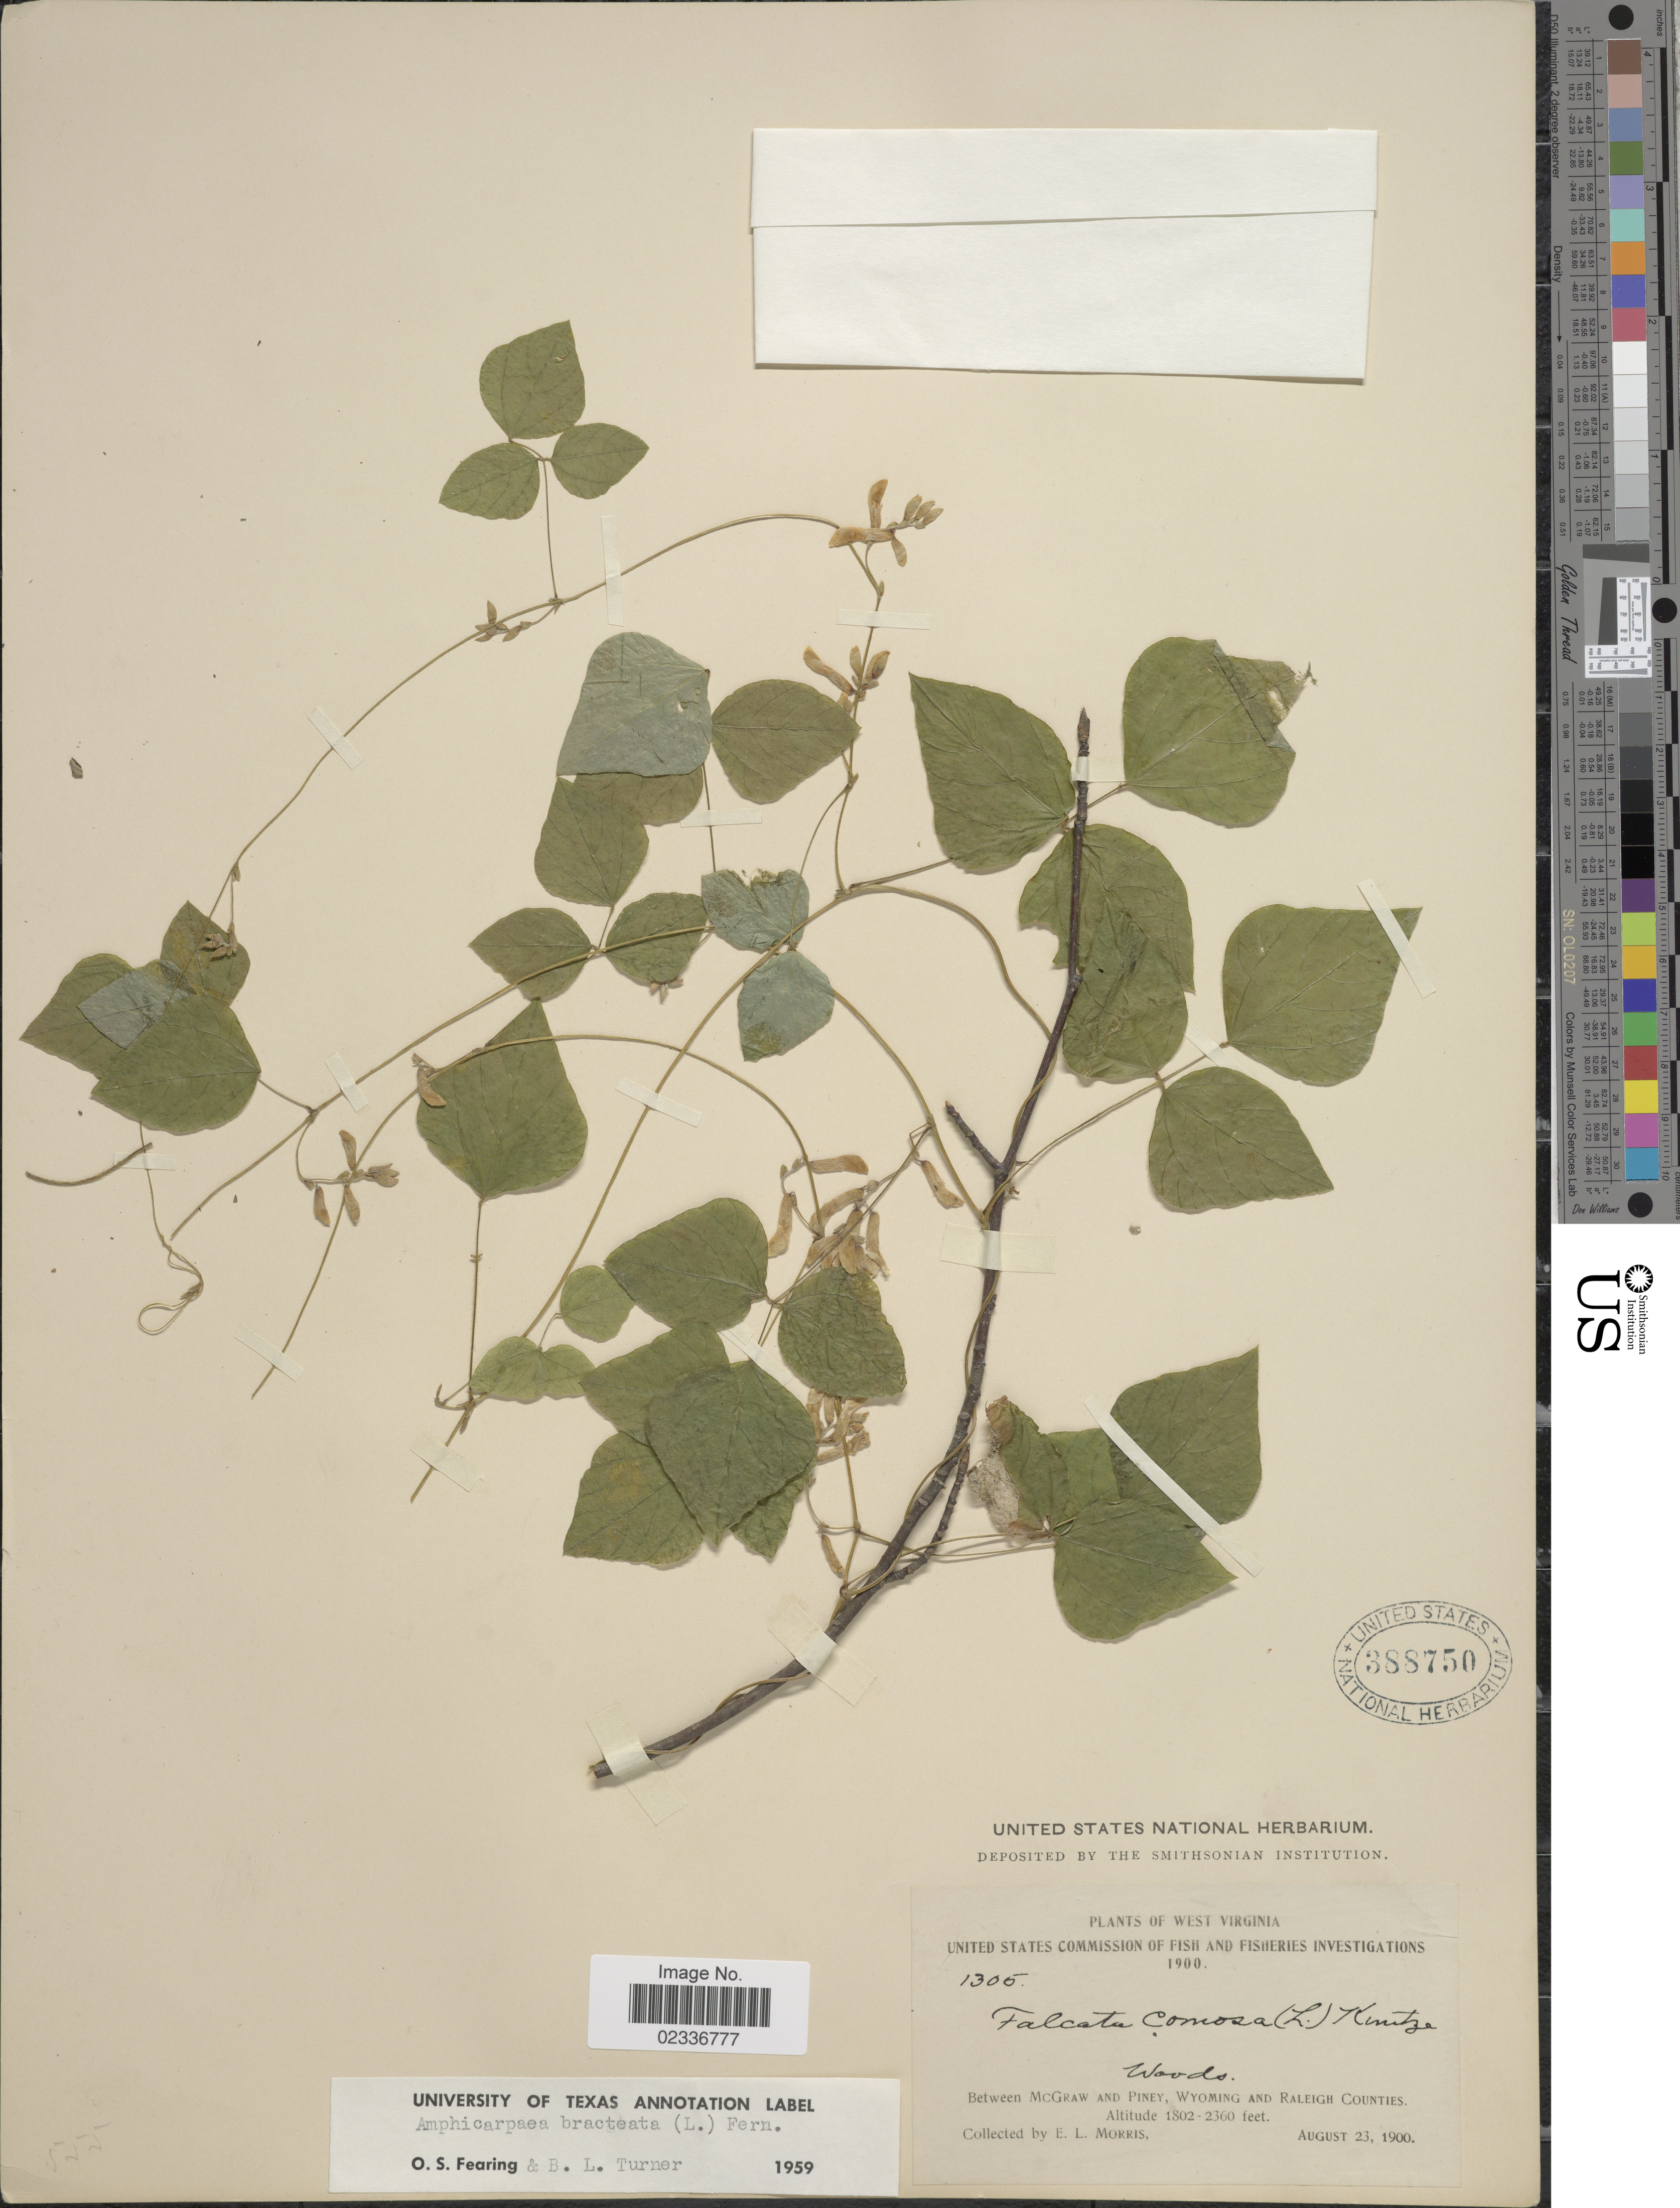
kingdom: Plantae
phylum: Tracheophyta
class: Magnoliopsida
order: Fabales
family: Fabaceae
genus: Amphicarpaea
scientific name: Amphicarpaea bracteata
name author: (L.) Fernald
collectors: E. Morris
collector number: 1305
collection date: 1900-08-23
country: United States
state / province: West Virginia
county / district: Raleigh / Wyoming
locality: Between Piney and McGraws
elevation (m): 549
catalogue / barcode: US 388750